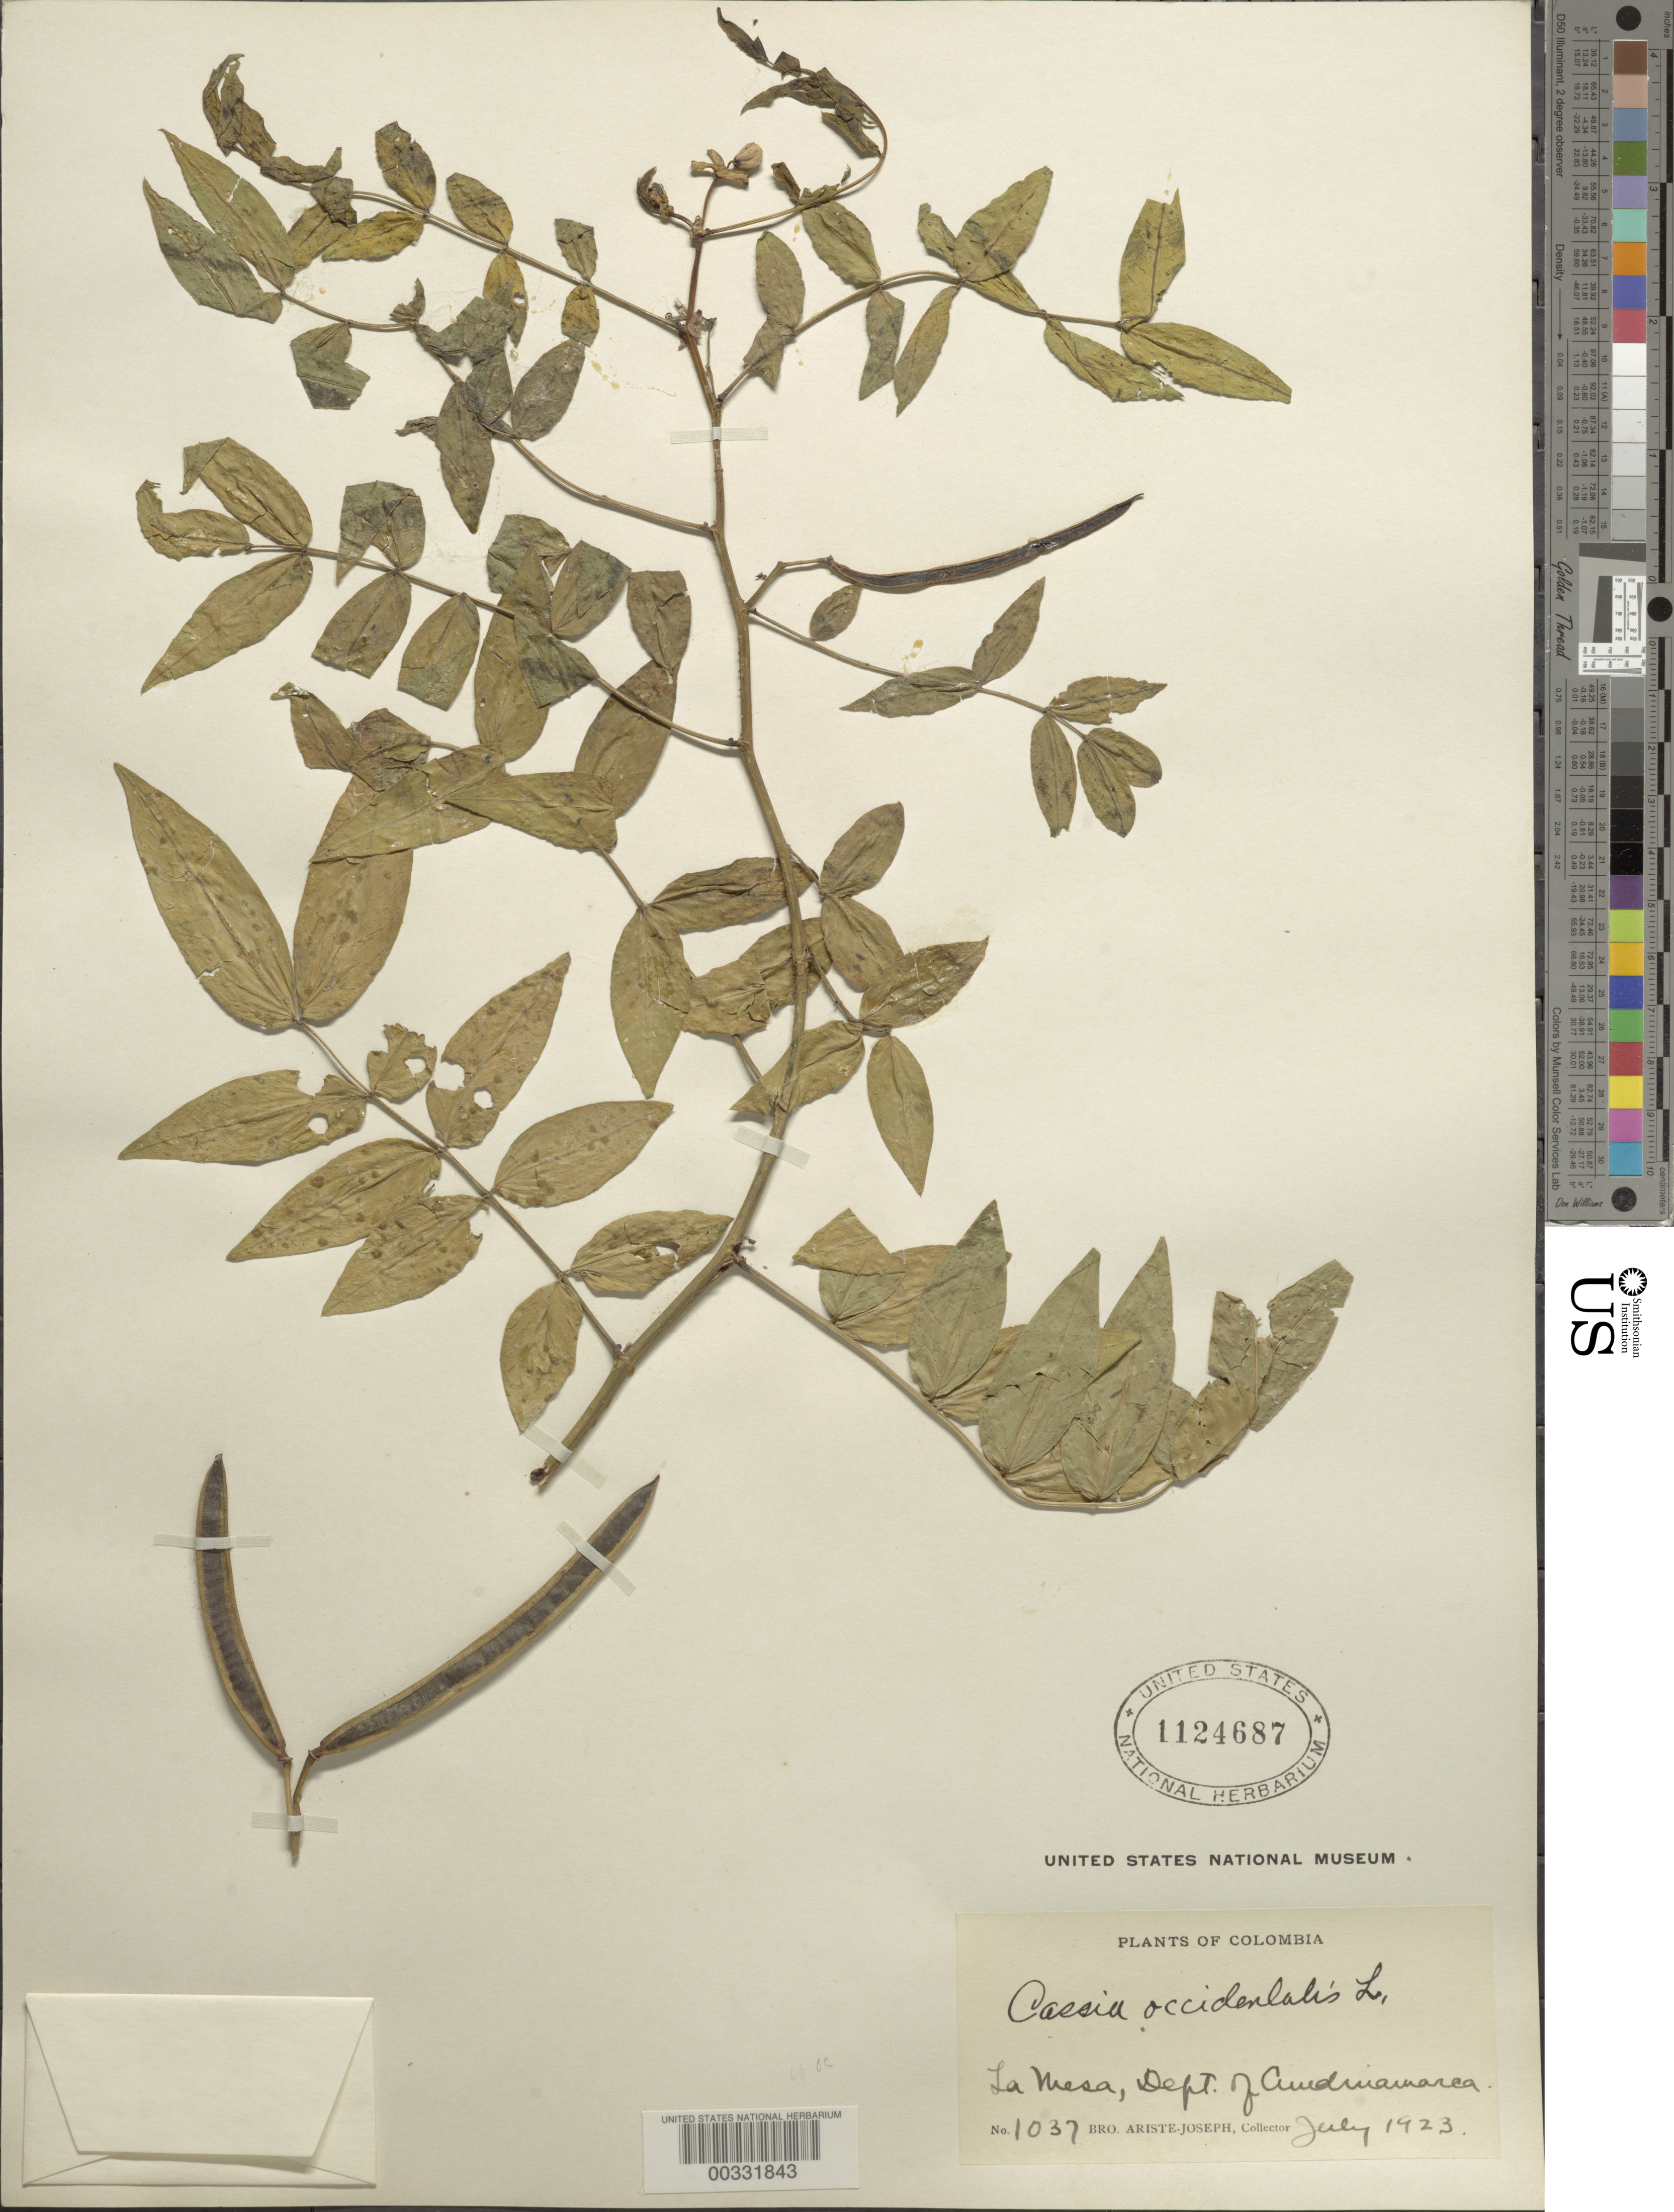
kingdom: Plantae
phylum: Tracheophyta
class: Magnoliopsida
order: Fabales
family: Fabaceae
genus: Senna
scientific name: Senna occidentalis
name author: (L.) Link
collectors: Bro. Ariste-Joseph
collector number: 1037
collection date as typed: Jul 1923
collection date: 1923-07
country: Colombia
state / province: Cundinamarca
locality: La Mesa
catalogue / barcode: US 1124687